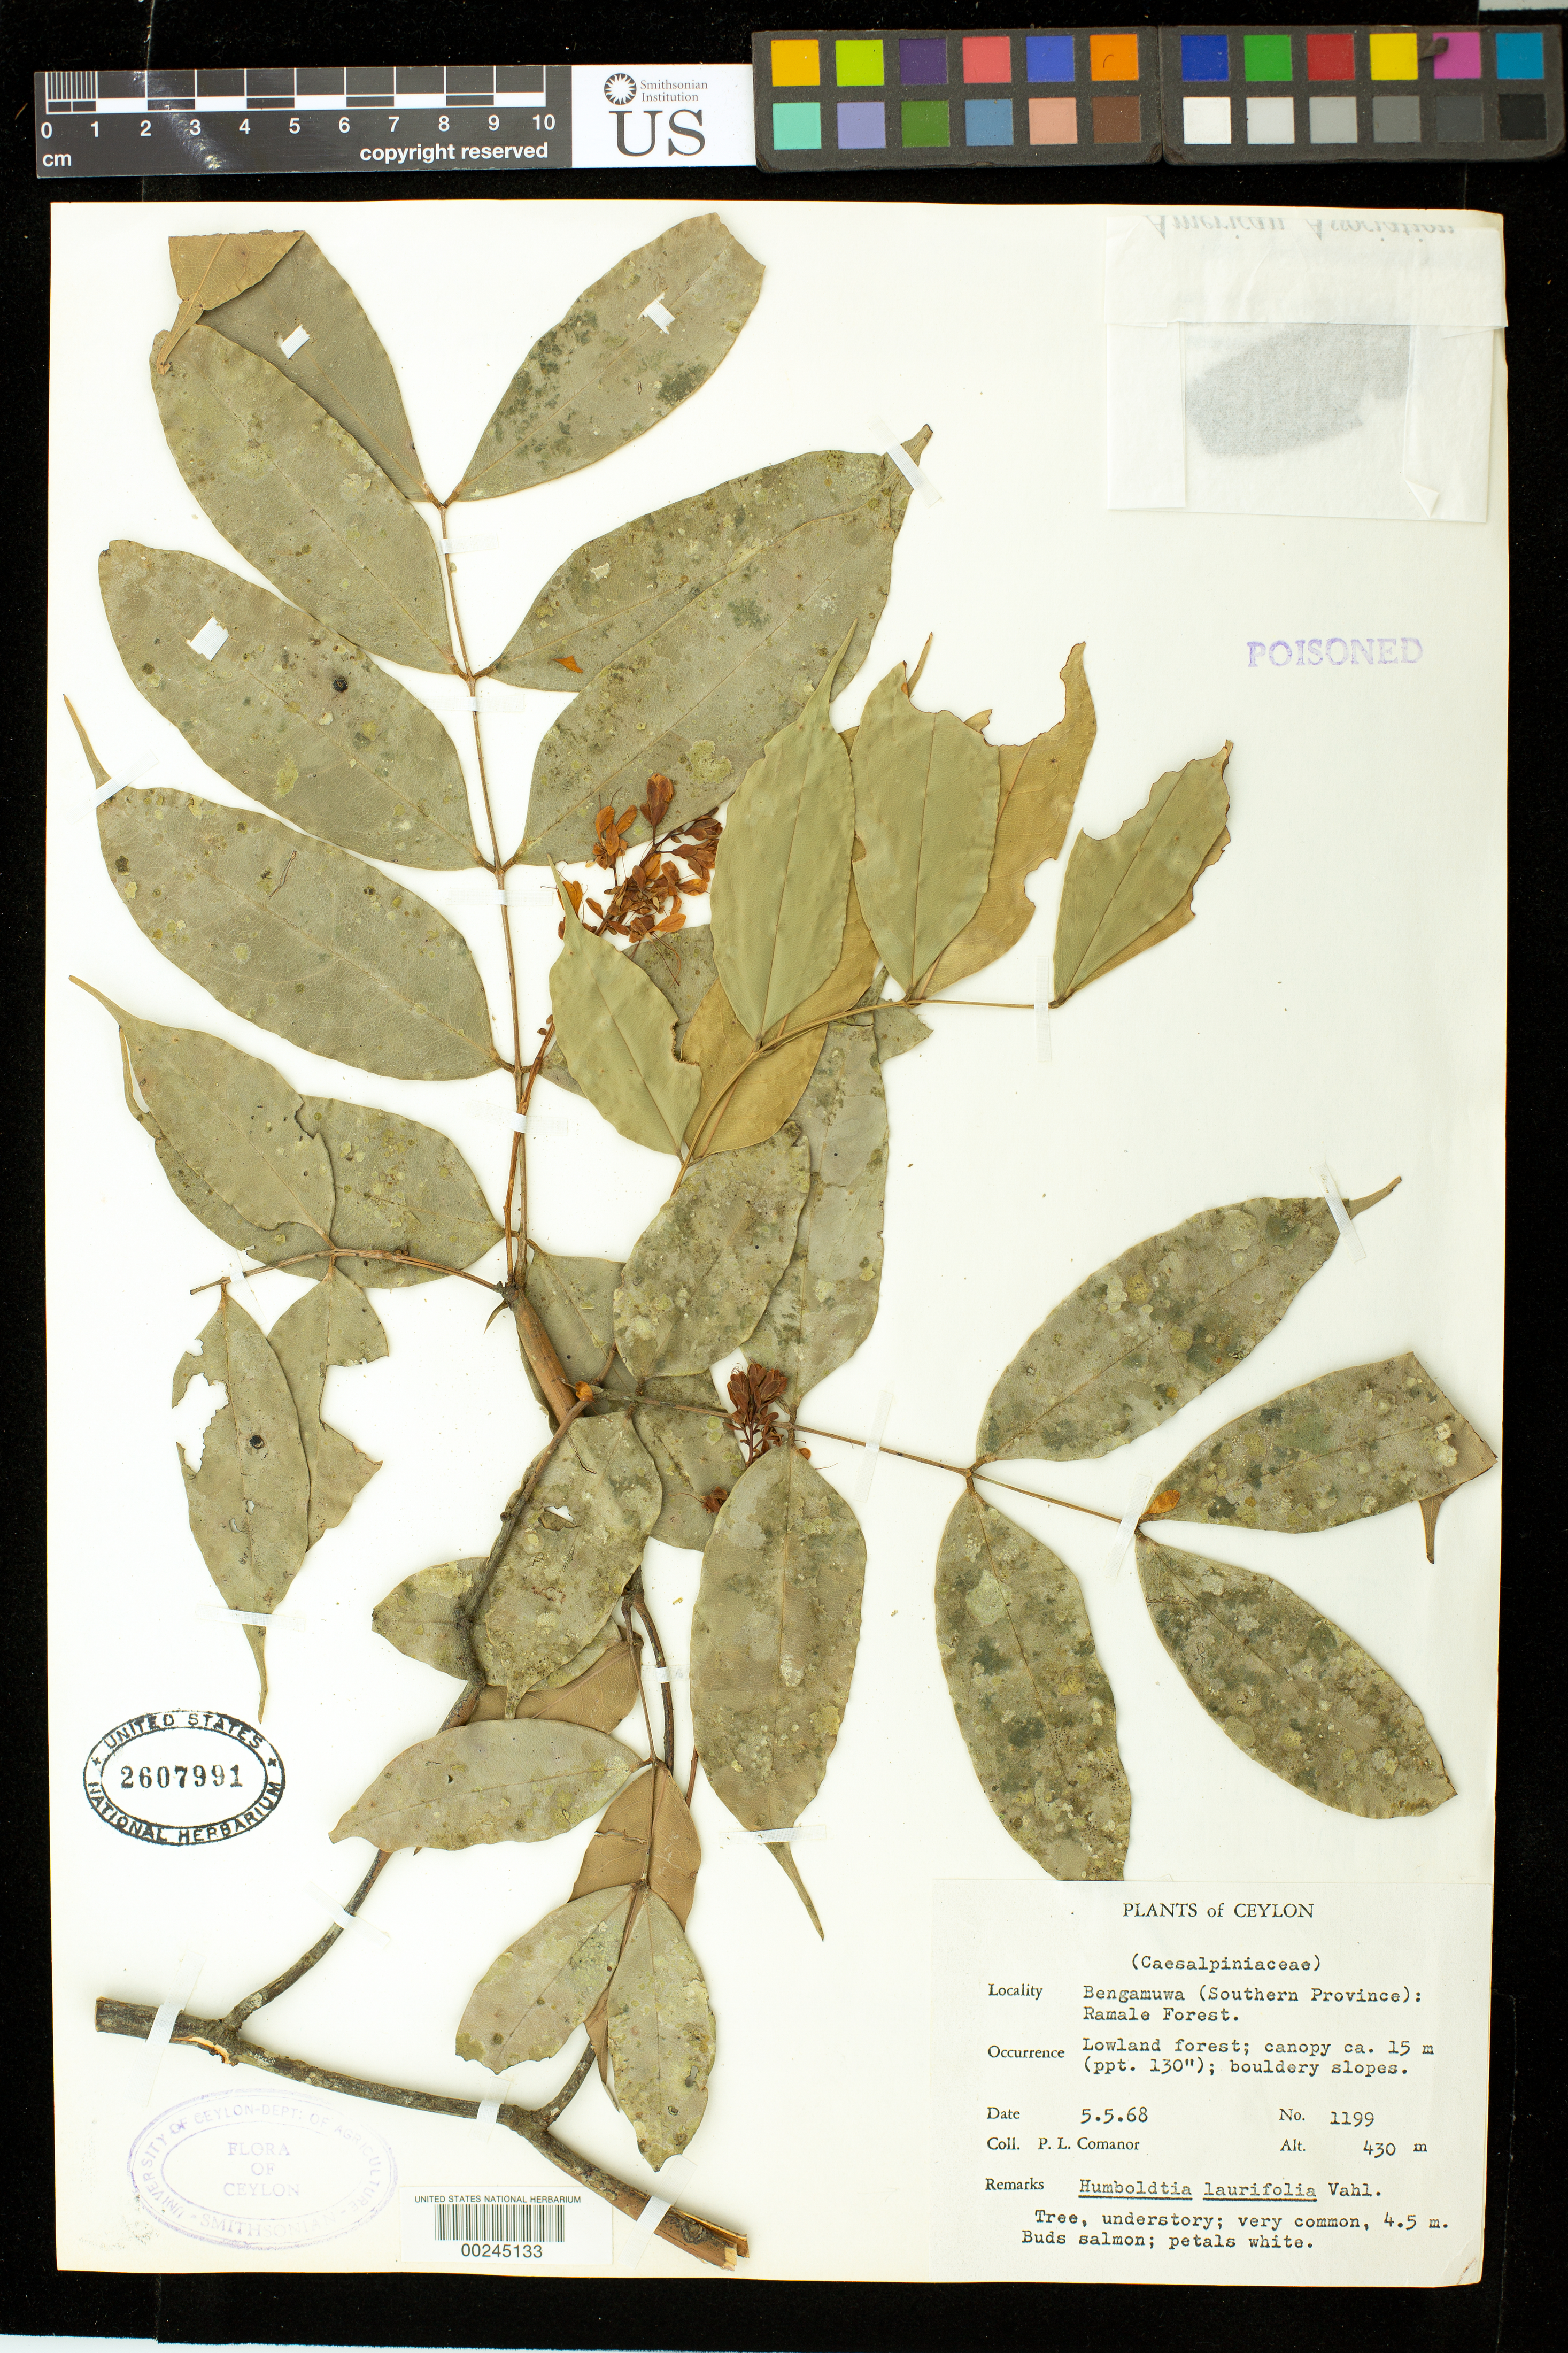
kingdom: Plantae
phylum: Tracheophyta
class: Magnoliopsida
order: Fabales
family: Fabaceae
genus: Humboldtia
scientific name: Humboldtia laurifolia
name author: Vahl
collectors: P. Comanor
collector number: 1199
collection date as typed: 05 May 1968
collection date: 1968-05-05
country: Sri Lanka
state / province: Southern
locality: Bengamuwa; ramale forest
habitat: Lowland forest; canopy ca 15m; bouldery slopes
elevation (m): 430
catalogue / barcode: US 2607991